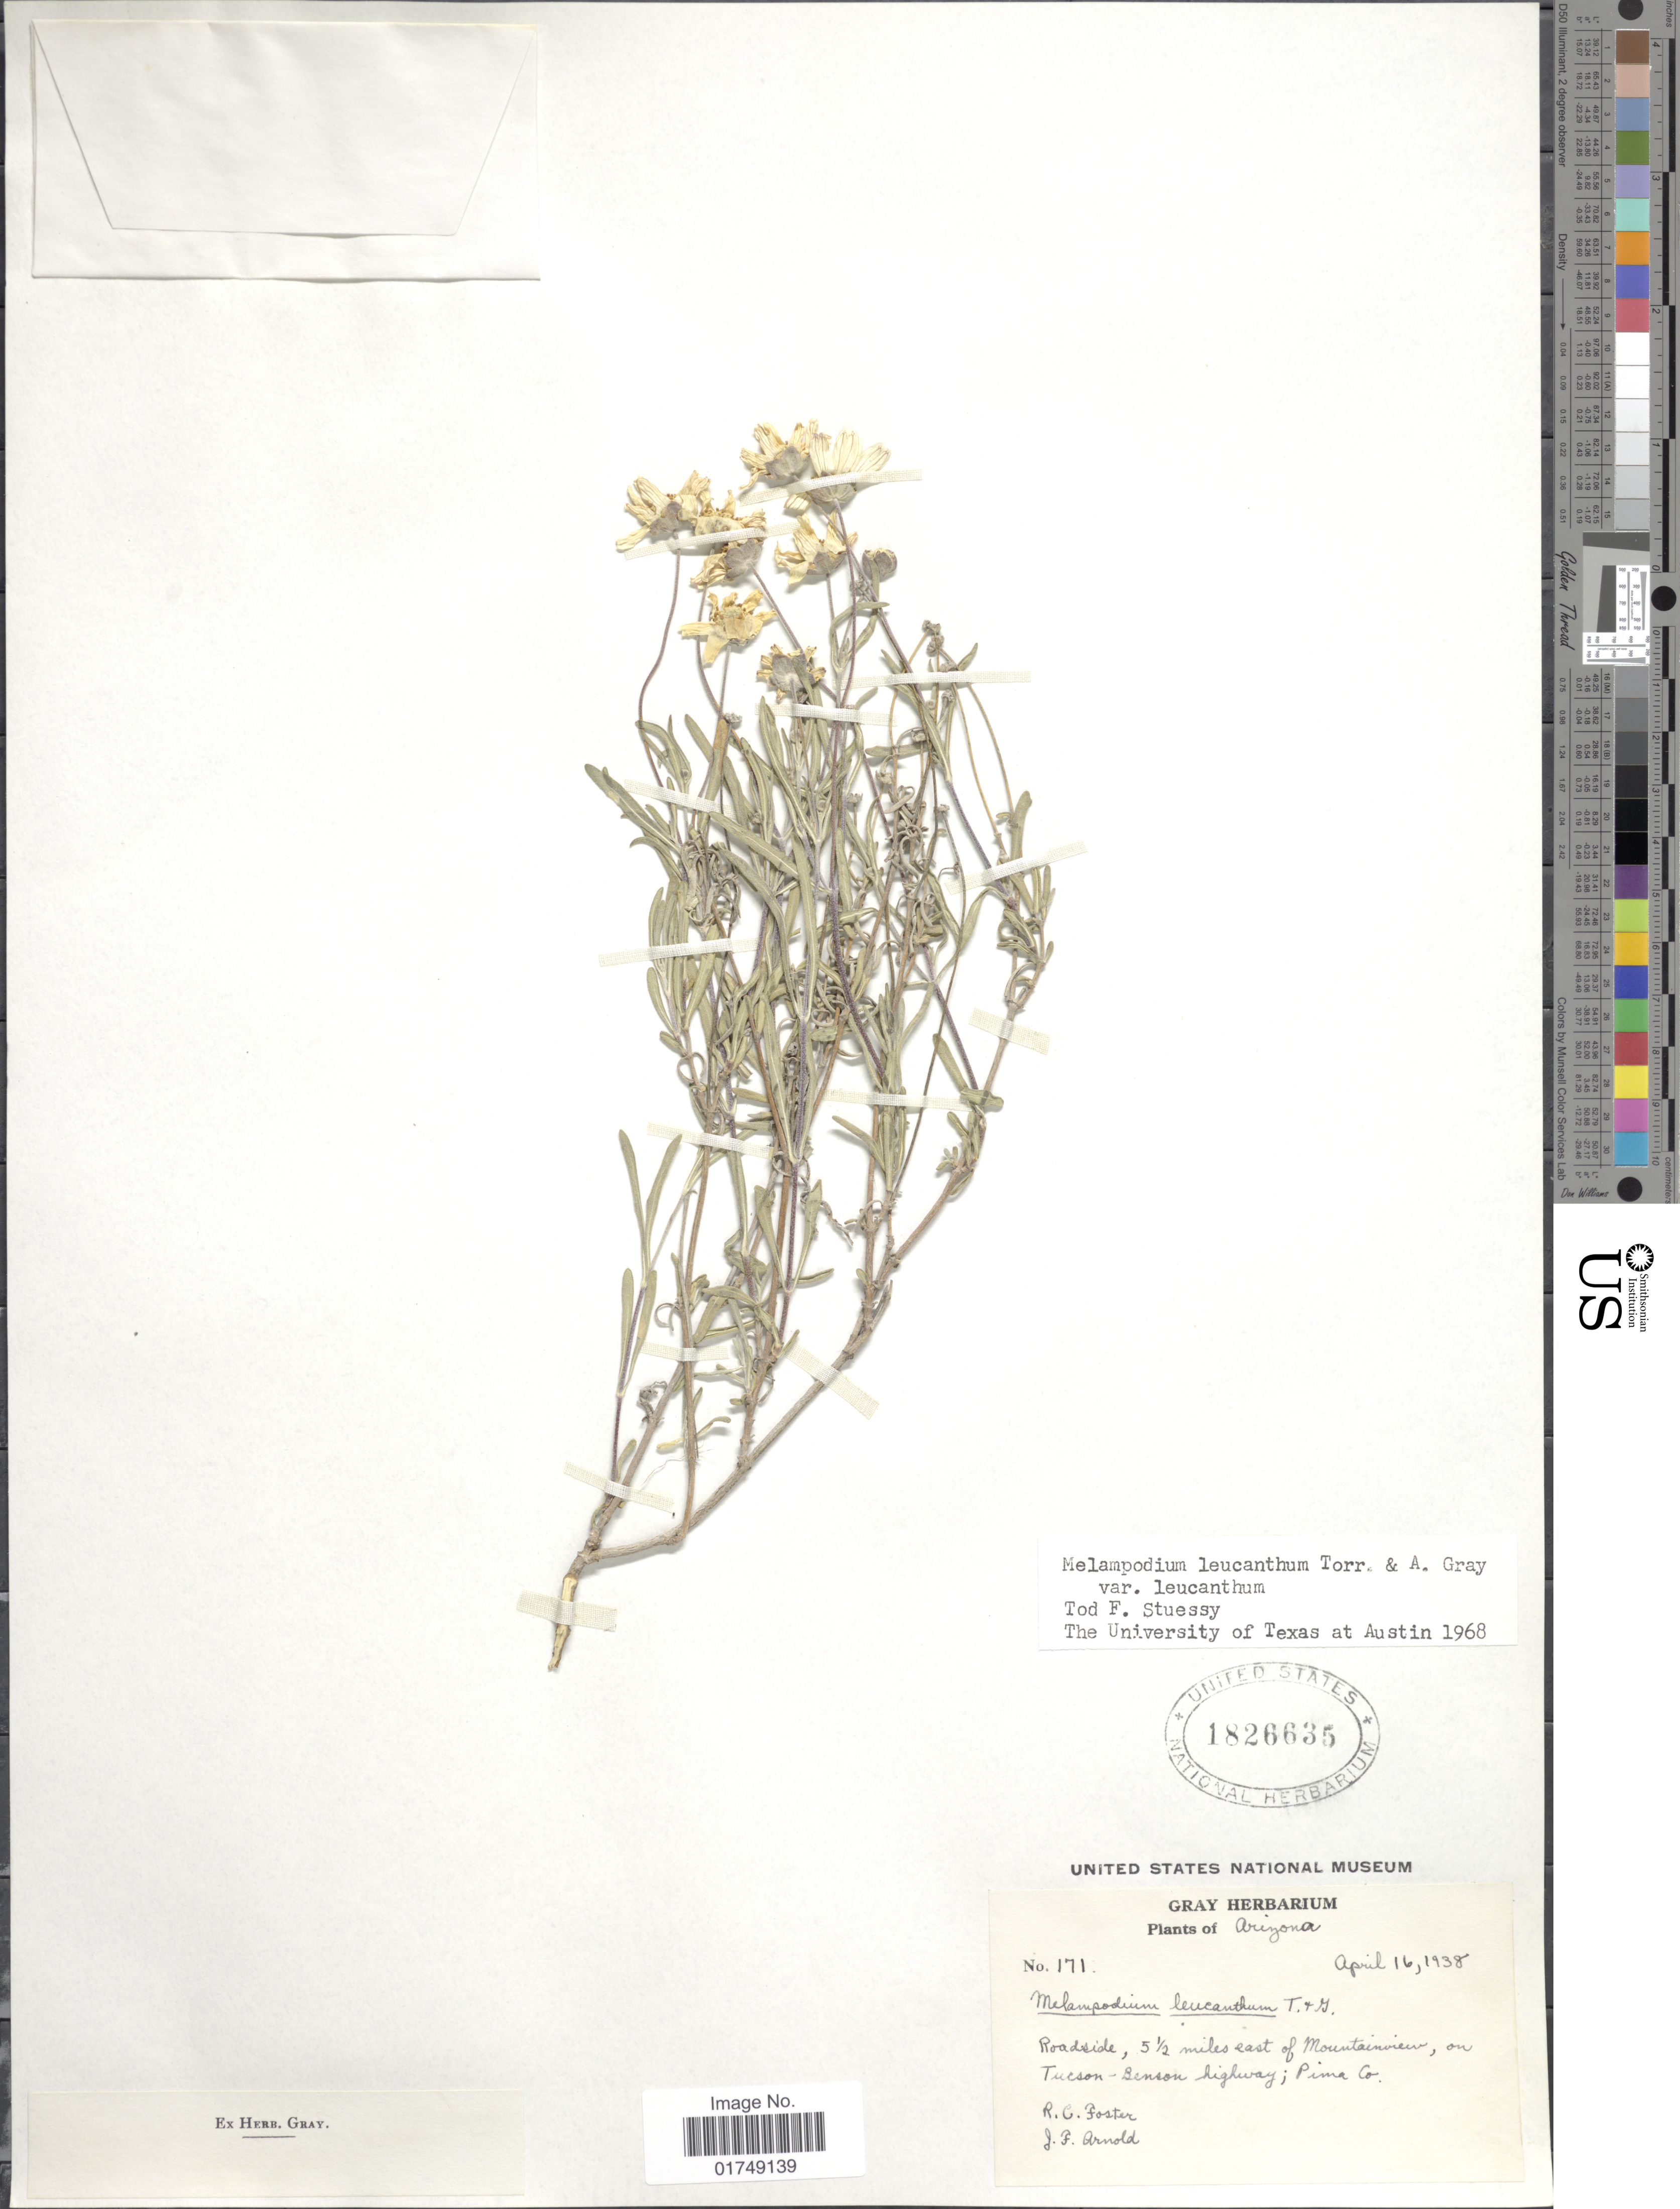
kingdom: Plantae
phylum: Tracheophyta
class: Magnoliopsida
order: Asterales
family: Asteraceae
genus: Melampodium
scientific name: Melampodium leucanthum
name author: Torr. & A. Gray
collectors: R. C. Foster & J. F. Arnold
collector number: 171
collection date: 1938-04-16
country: United States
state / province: Arizona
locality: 5½ miles east of Mountainview, on Tucson-Benson highway, Pima Co.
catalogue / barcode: US 1826635